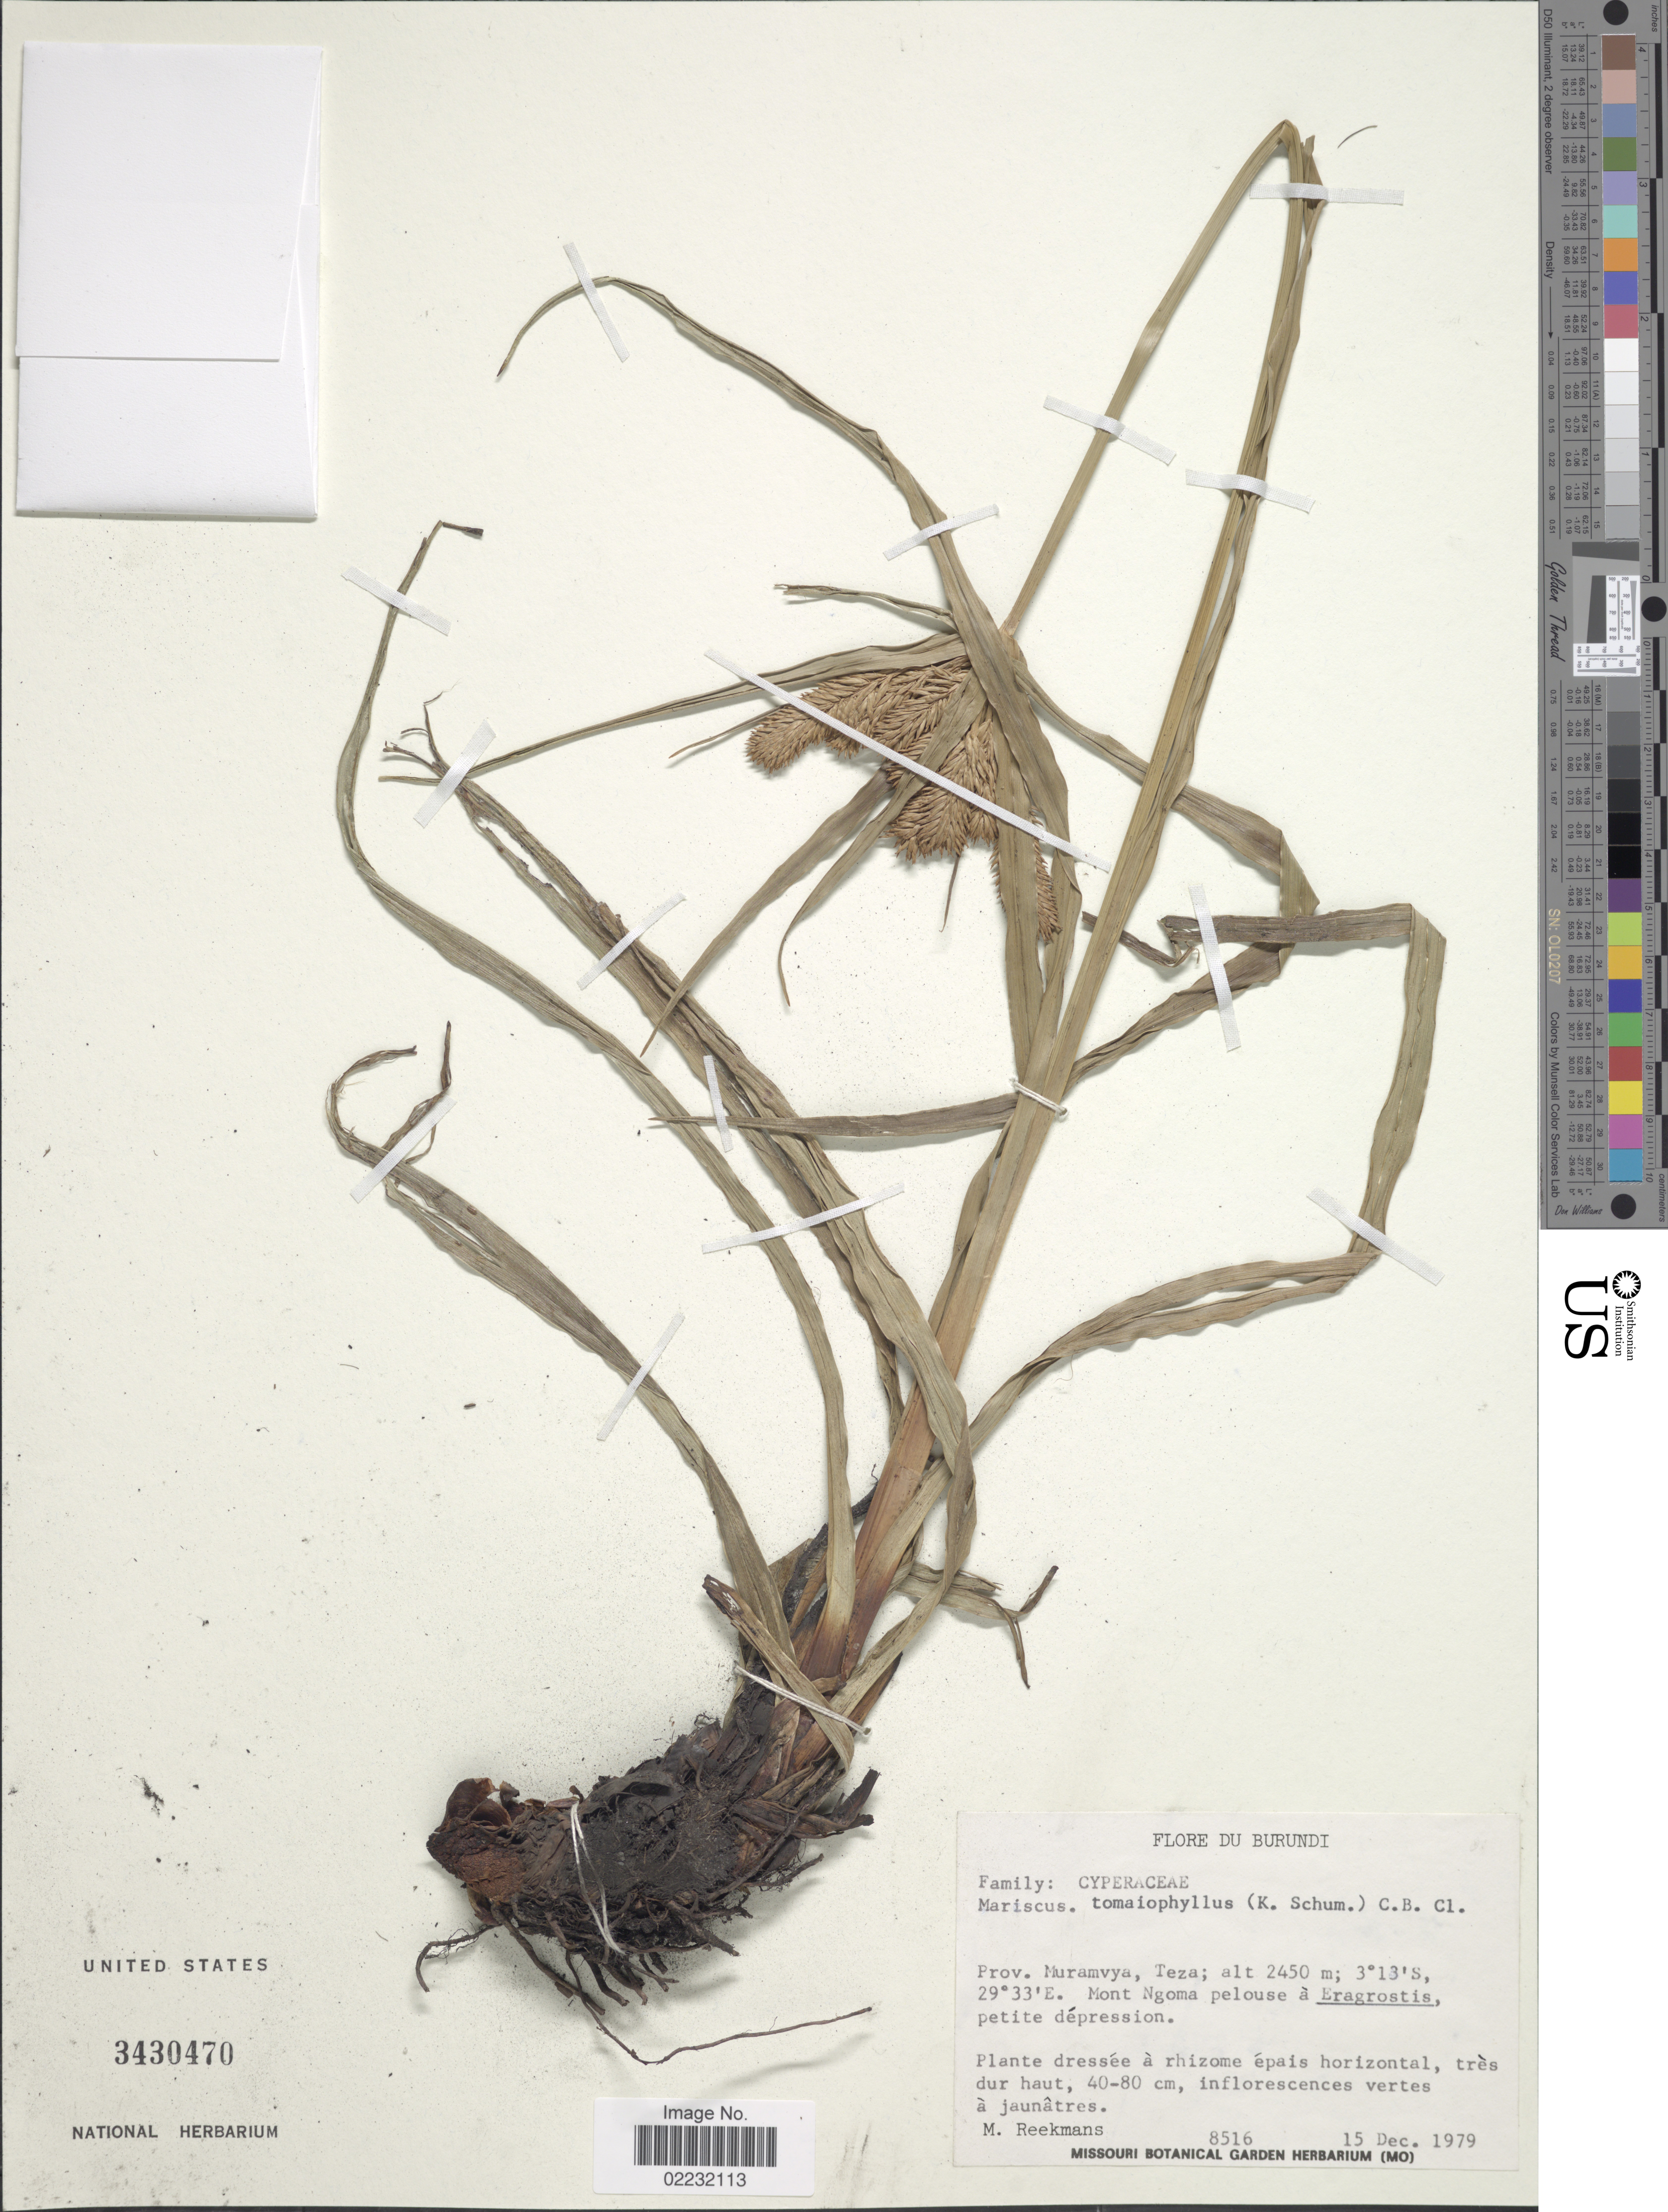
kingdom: Plantae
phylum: Tracheophyta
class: Liliopsida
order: Poales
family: Cyperaceae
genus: Cyperus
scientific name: Cyperus tomaiophyllus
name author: K. Schum.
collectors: M. Reekmans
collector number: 8516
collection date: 1979-12-15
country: Burundi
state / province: Muramvya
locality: Teza, Mont Ngoma pelouse a Eragtrostis petite depression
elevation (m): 2450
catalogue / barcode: US 3430470